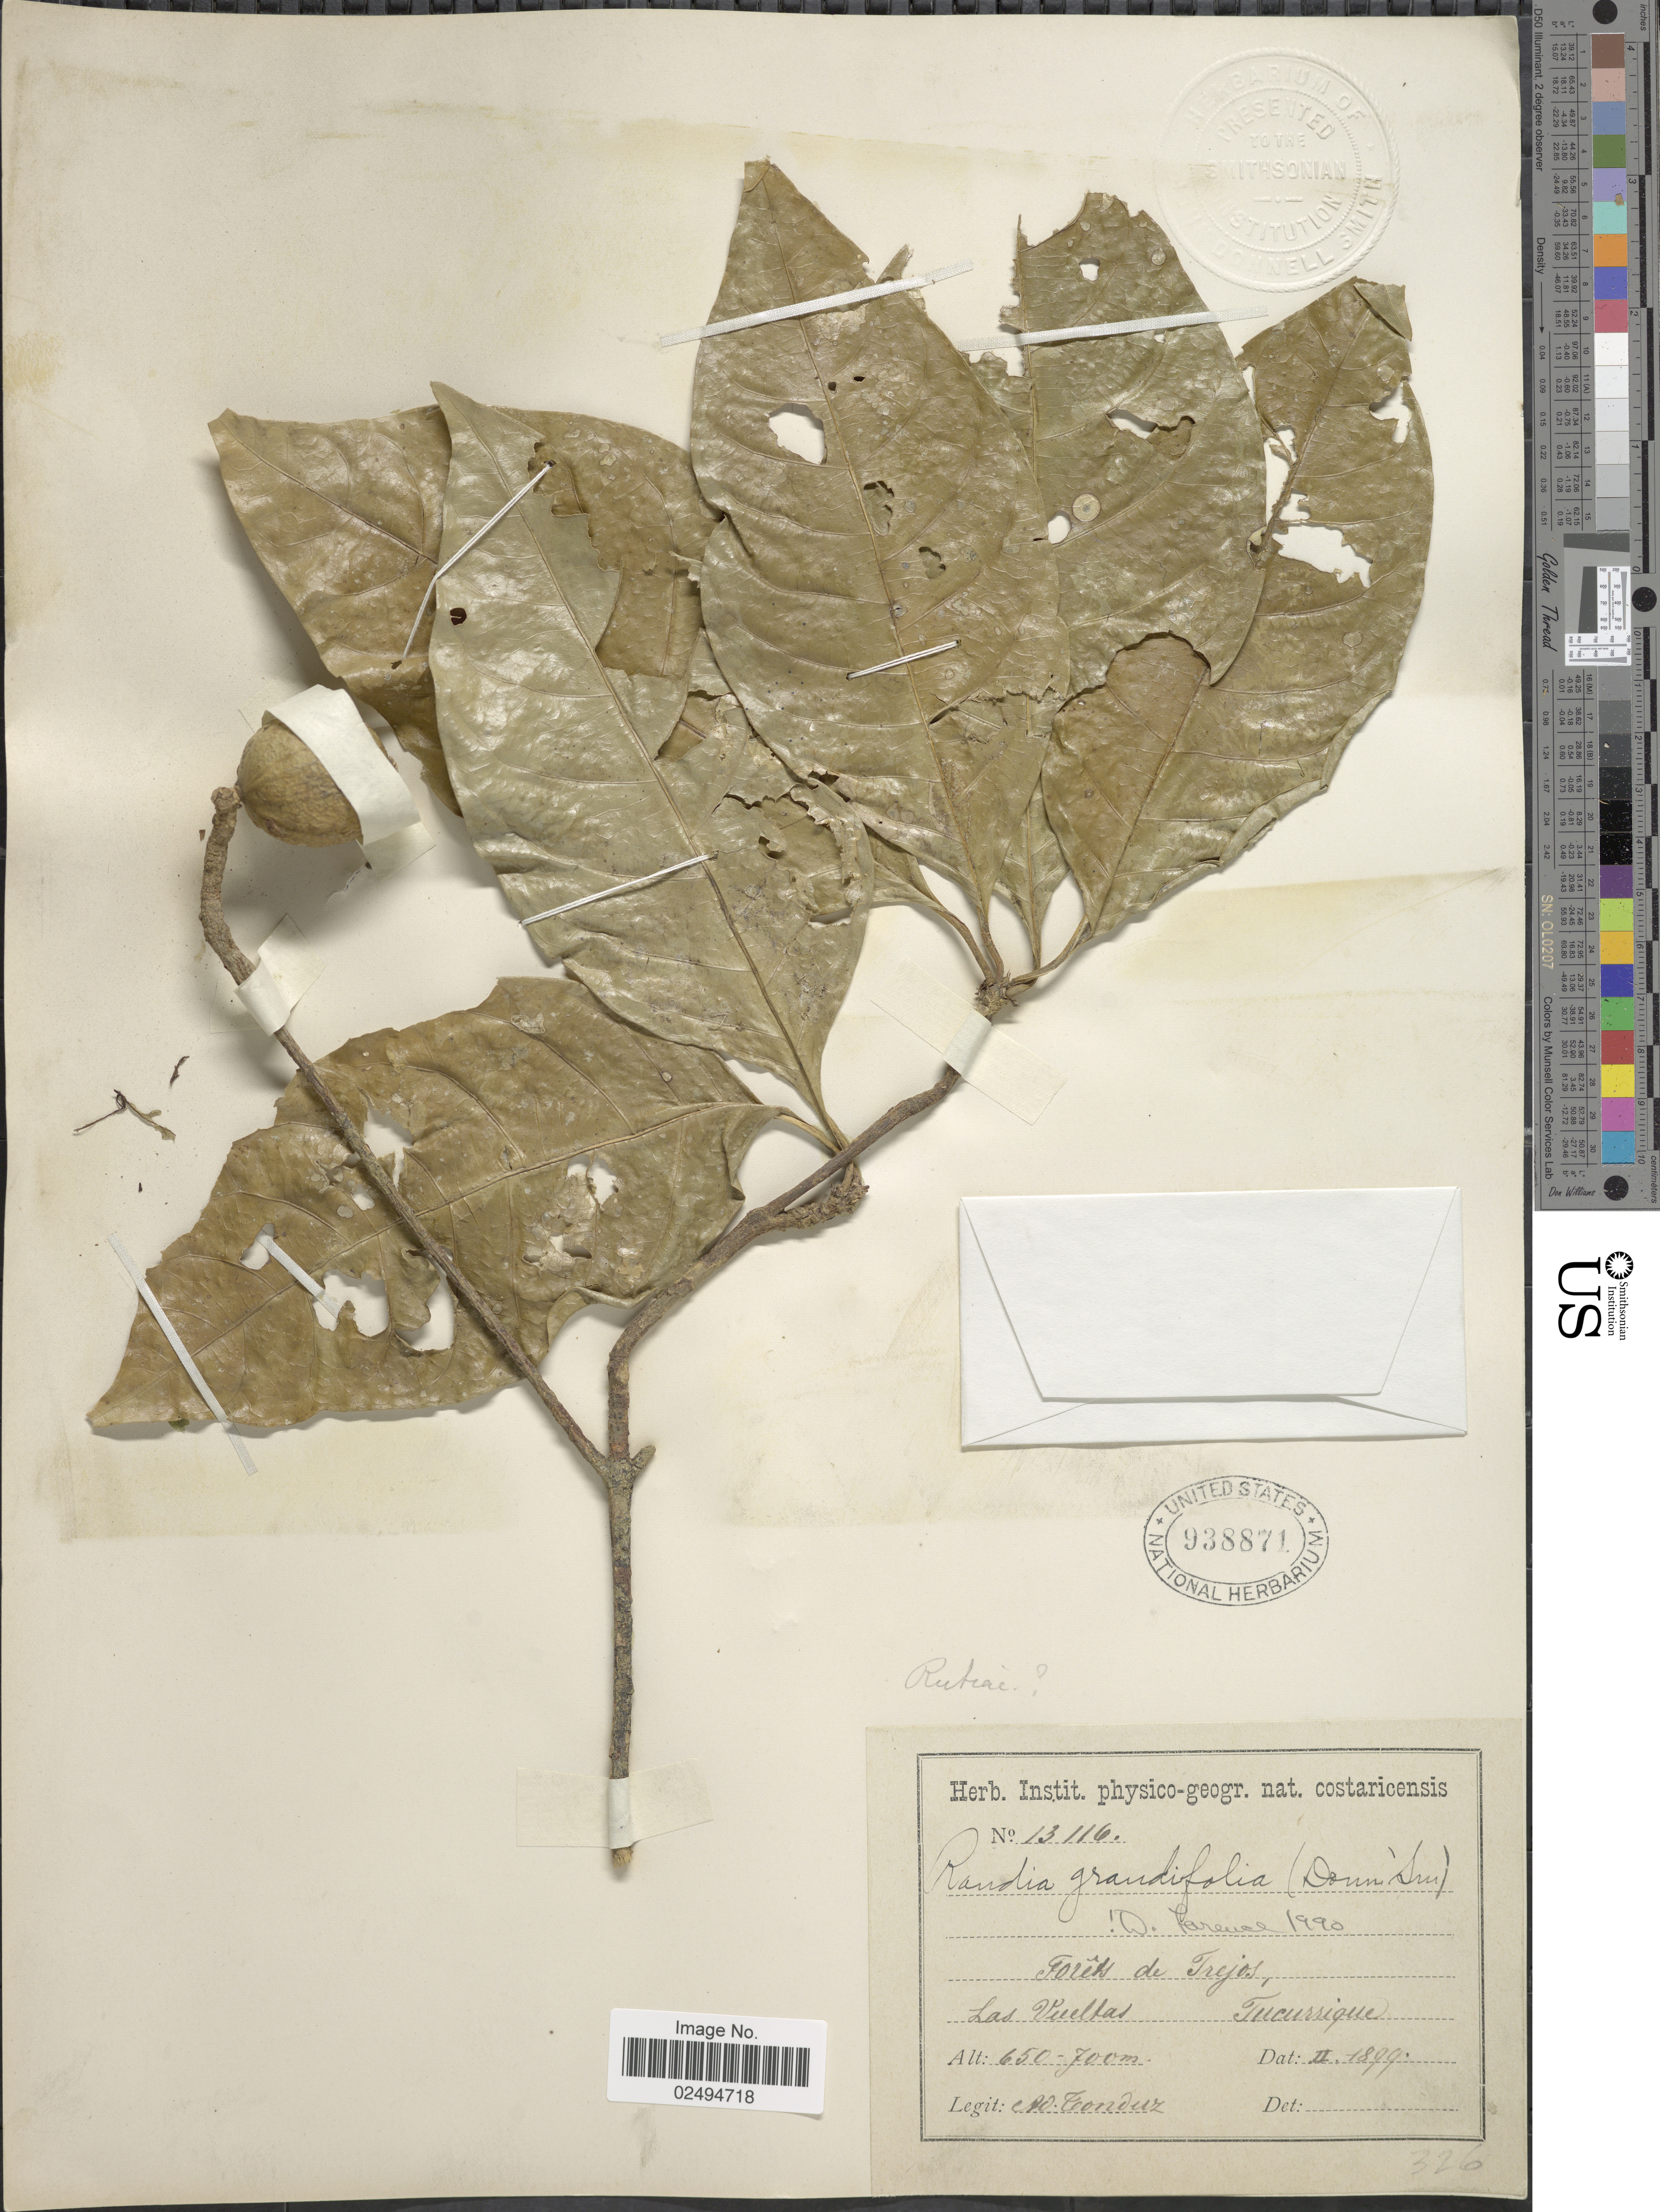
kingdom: Plantae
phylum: Tracheophyta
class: Magnoliopsida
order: Gentianales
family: Rubiaceae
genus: Randia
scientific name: Randia grandifolia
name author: (Donn. Sm.) Standl.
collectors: A. Tonduz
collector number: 13116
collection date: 1899-02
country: Costa Rica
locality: Forets de Trejos, Las Vueltas, Tucurrique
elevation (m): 650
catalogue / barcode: US 938871